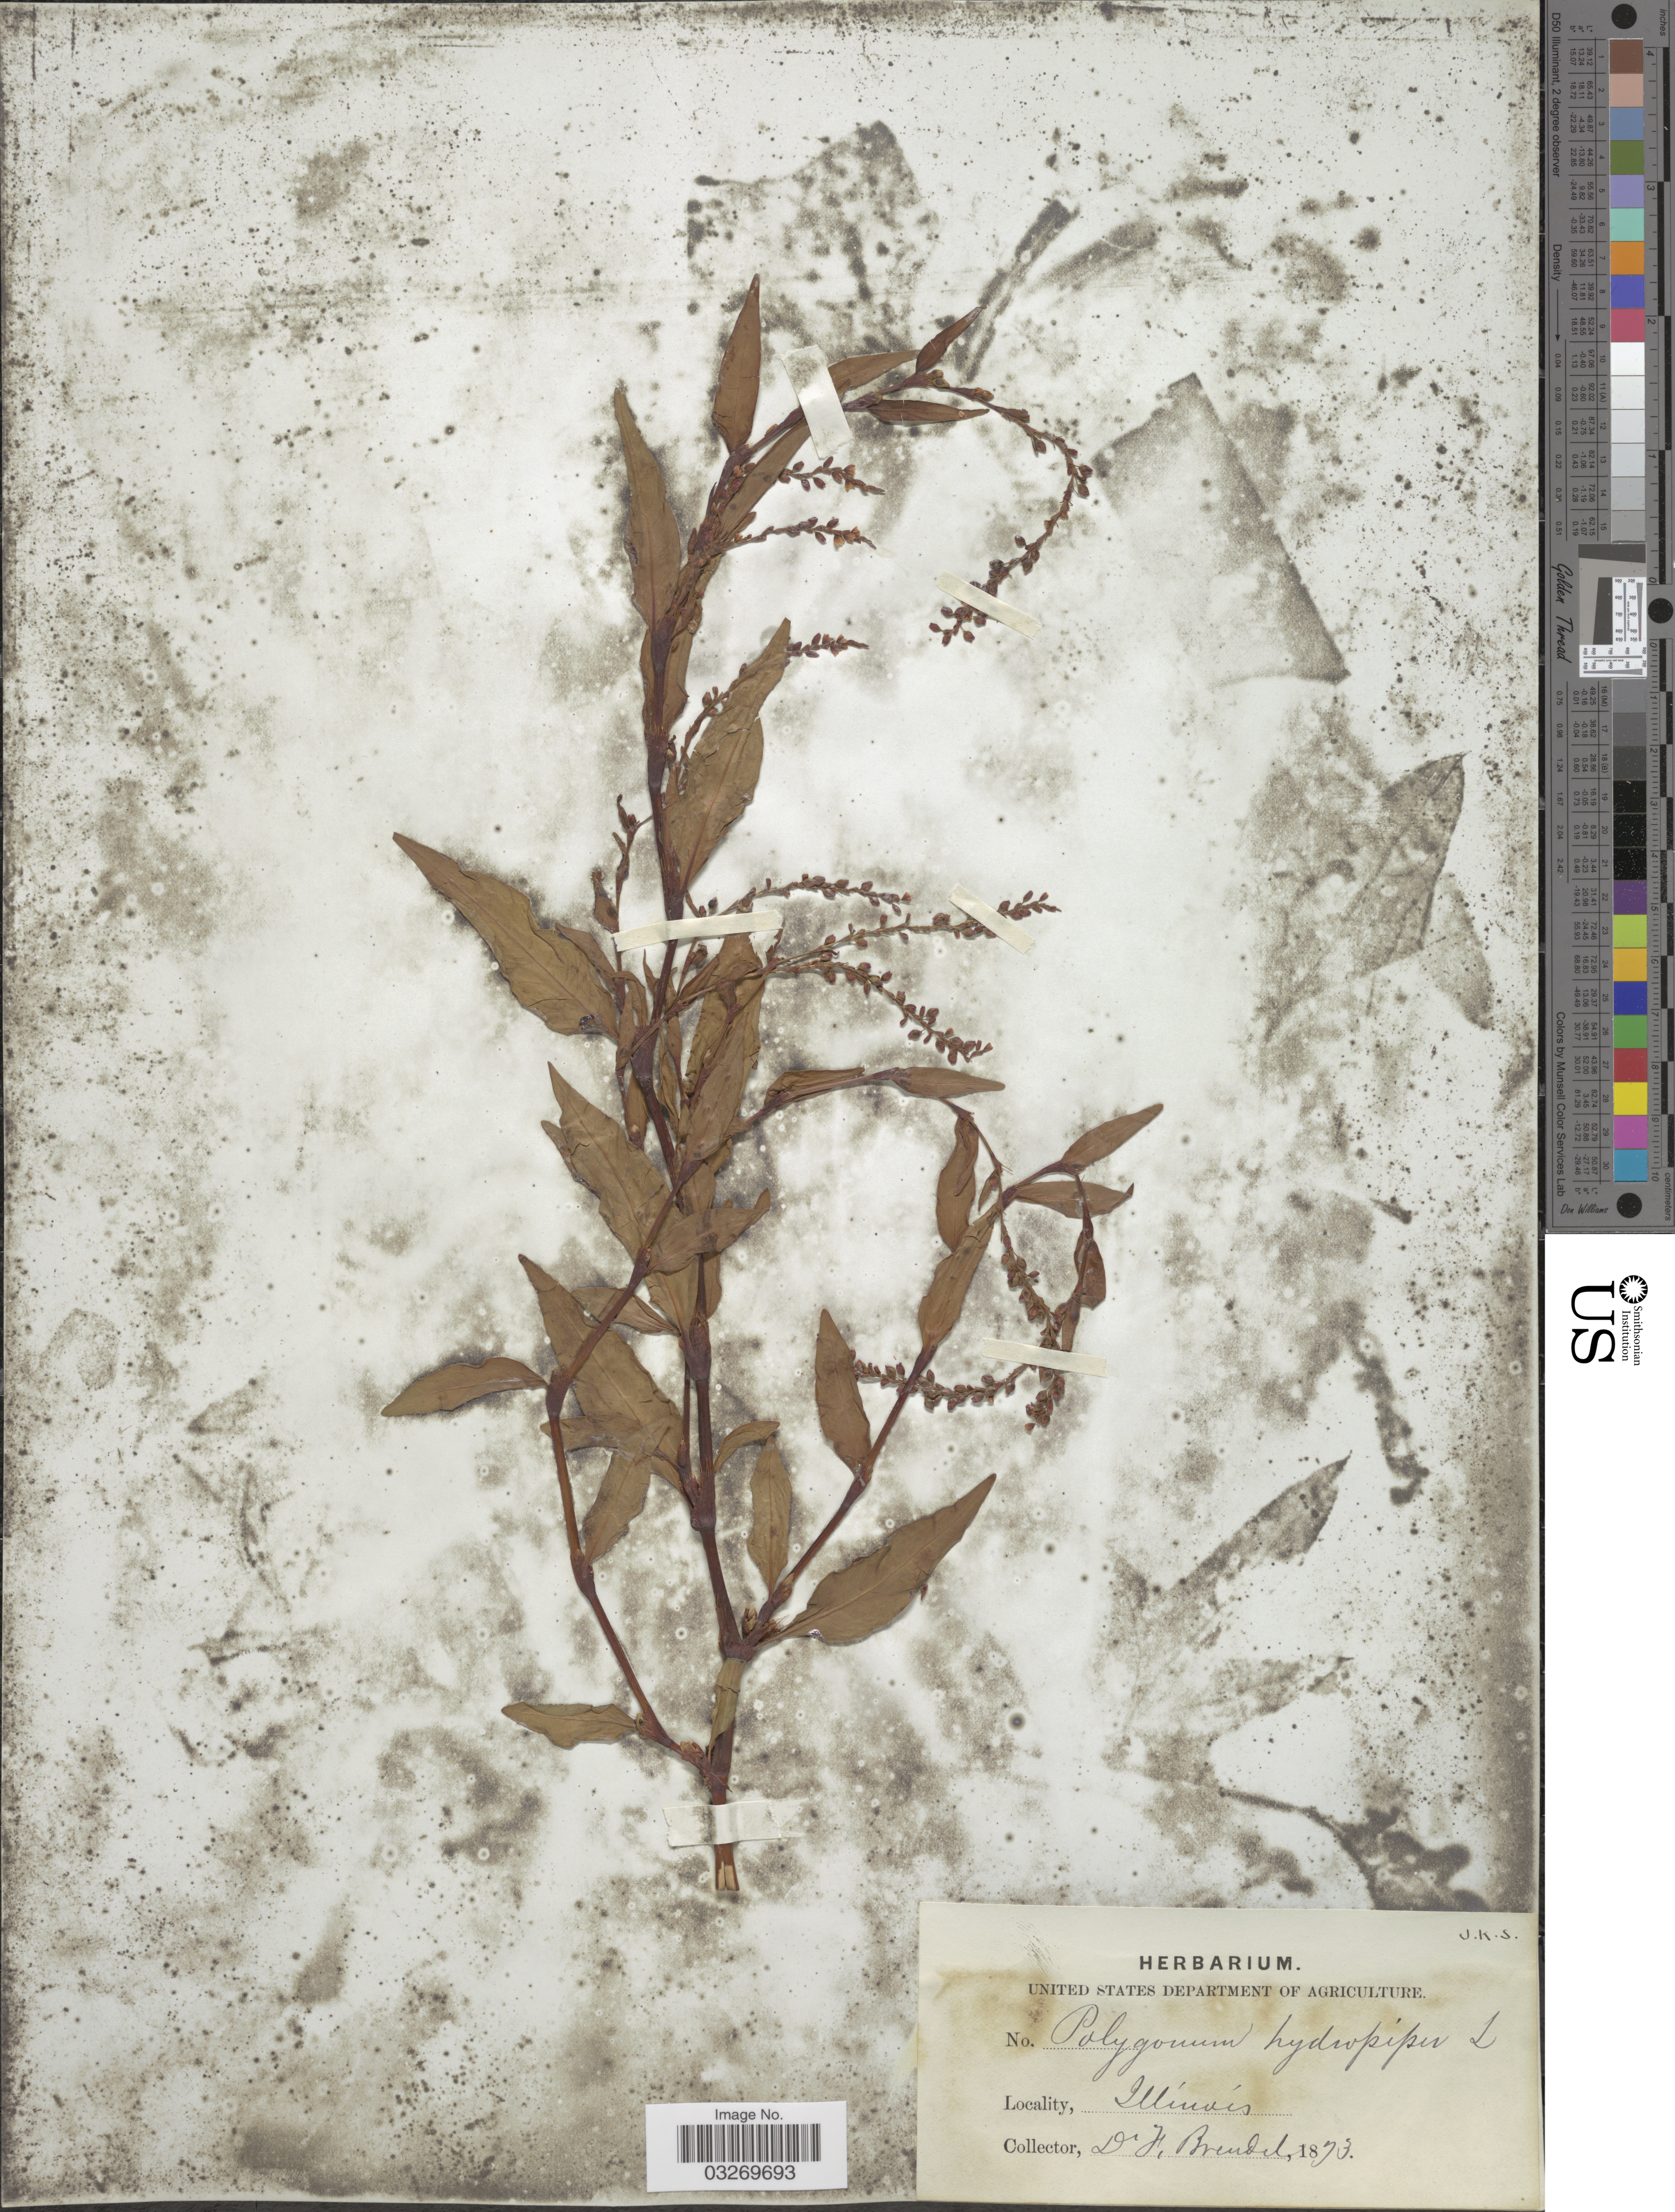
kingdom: Plantae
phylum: Tracheophyta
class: Magnoliopsida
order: Caryophyllales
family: Polygonaceae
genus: Persicaria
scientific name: Persicaria hydropiper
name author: (L.) Delarbre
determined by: Atha, D. E.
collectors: F. Brendel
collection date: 1873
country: United States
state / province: Illinois